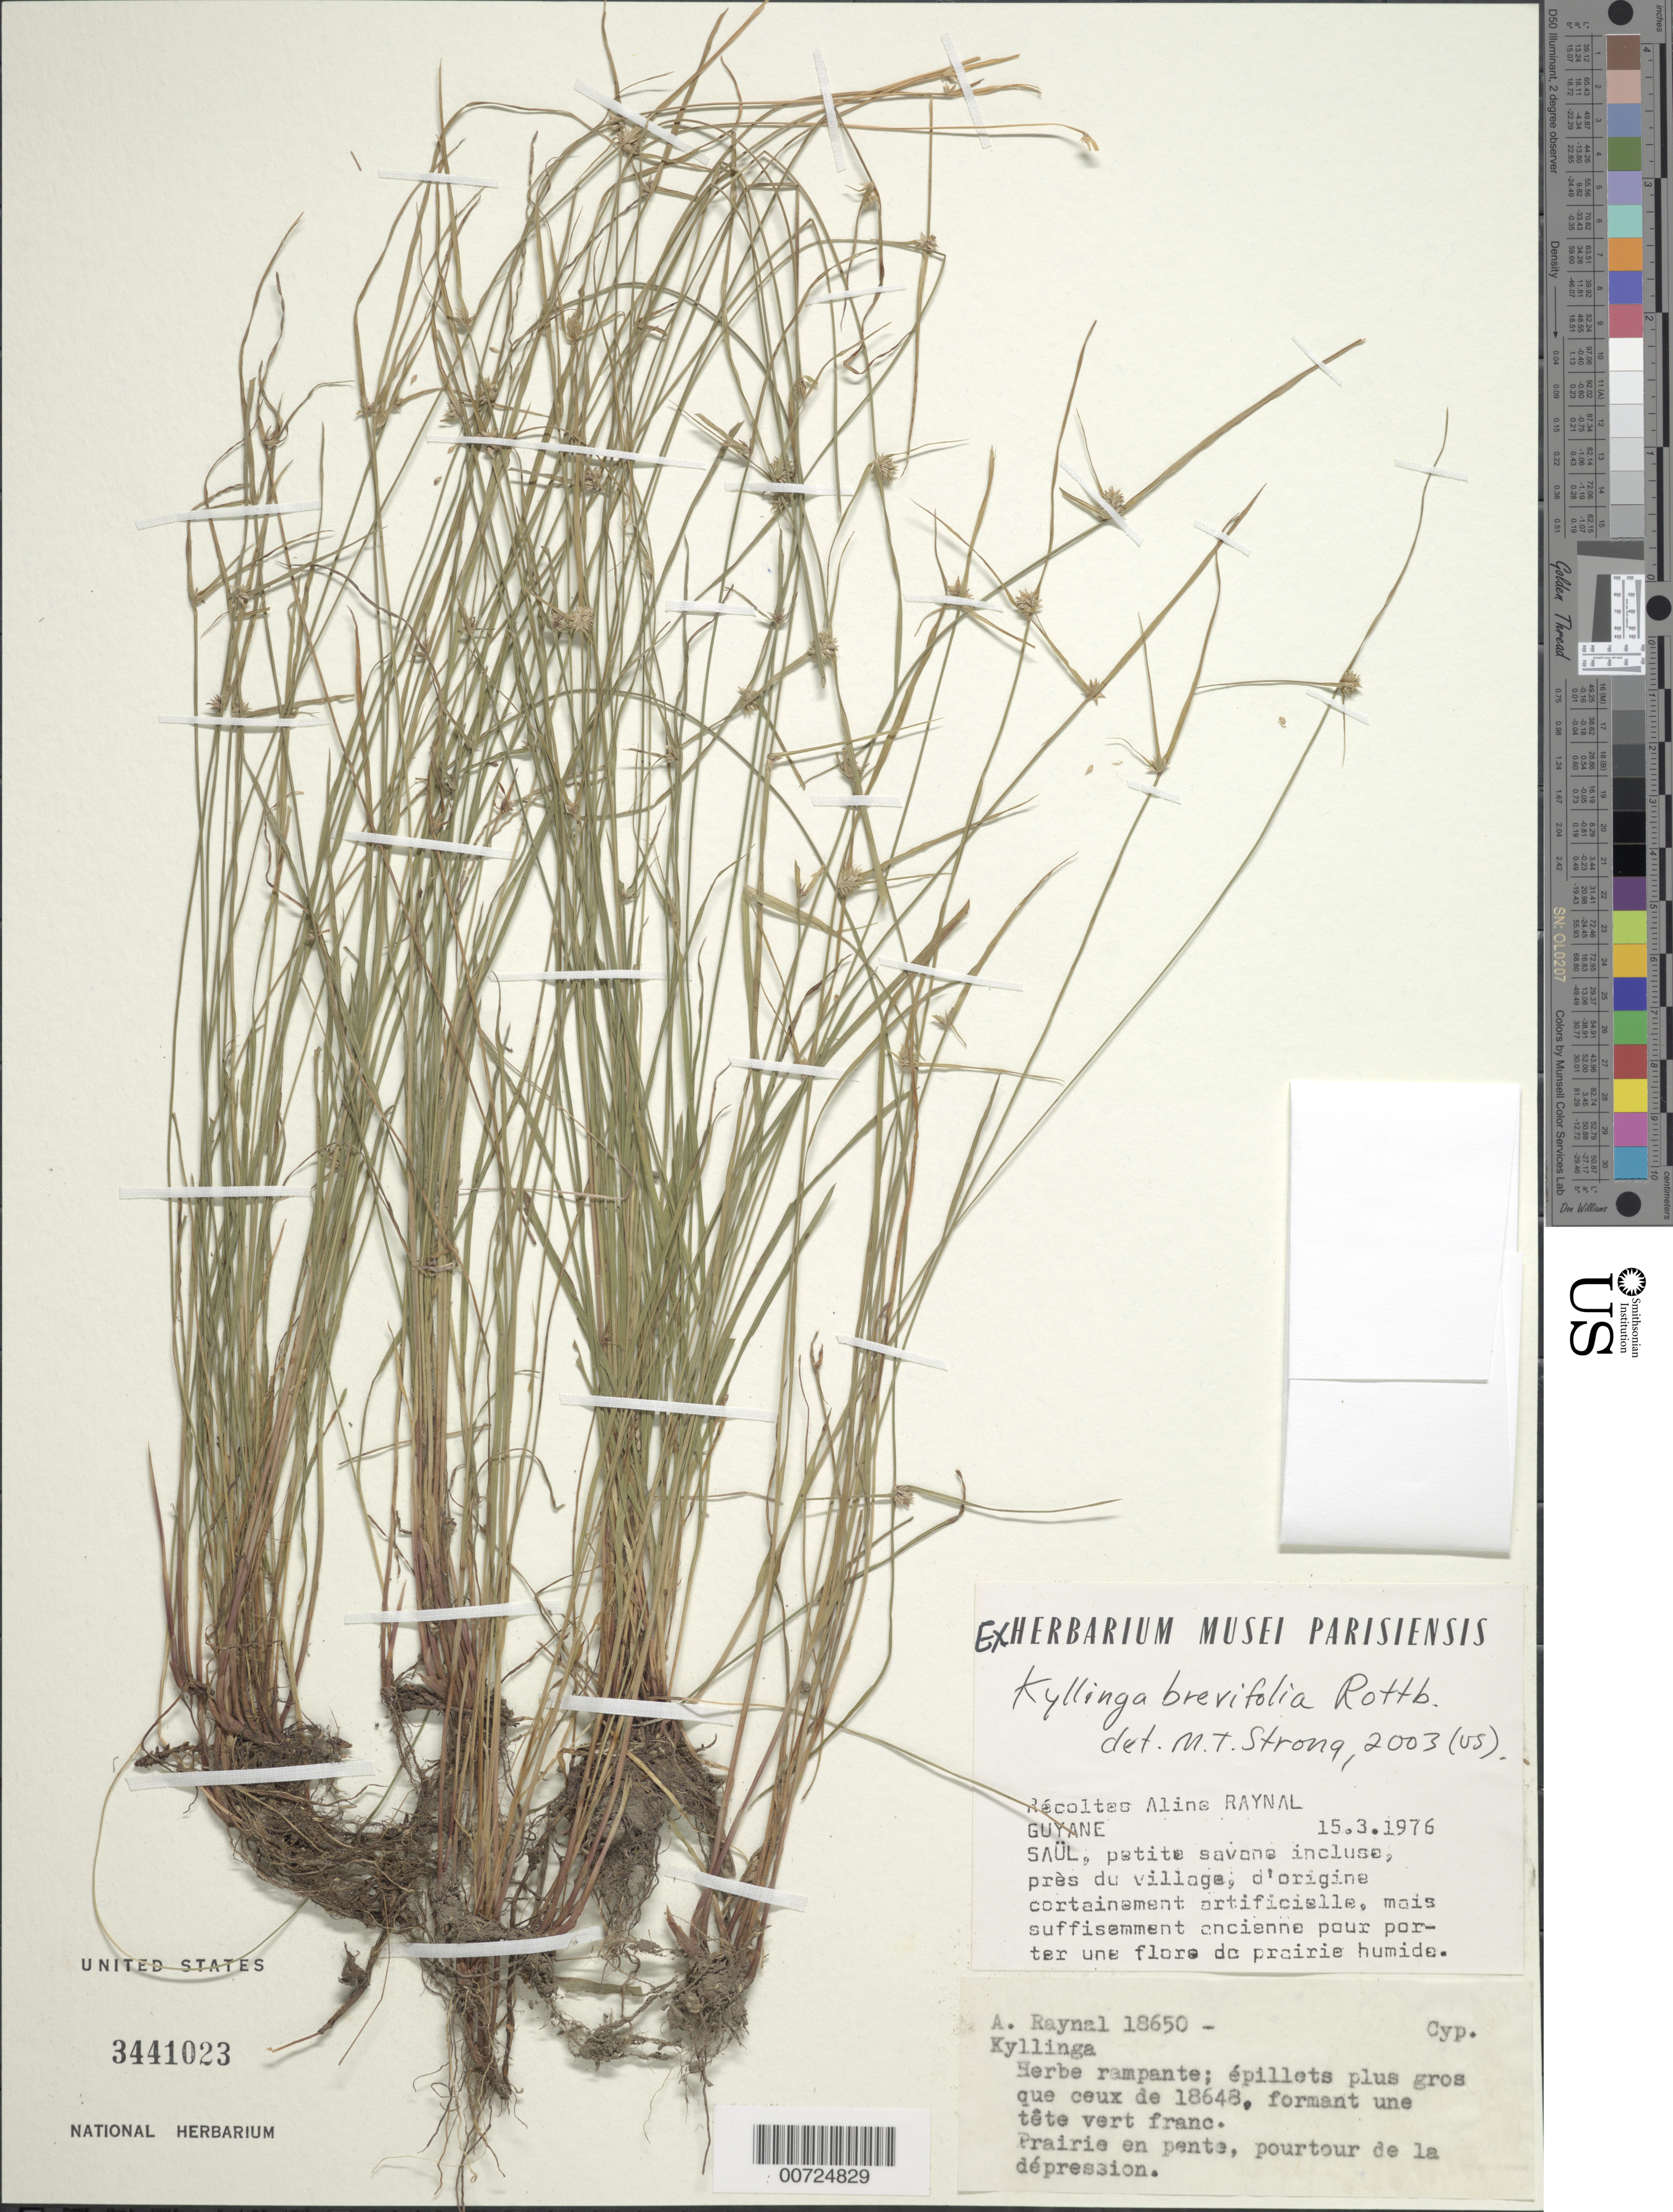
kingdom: Plantae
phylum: Tracheophyta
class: Liliopsida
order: Poales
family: Cyperaceae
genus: Cyperus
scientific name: Cyperus brevifolius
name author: (Rottb.) Hassk.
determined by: Strong, M. T., (US), Smithsonian Institution - National Museum of Natural History (UNITED STATES)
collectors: A. M. Raynal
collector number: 18650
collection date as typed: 15-Mar-76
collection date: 1976-03-15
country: French Guiana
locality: Saül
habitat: Small savanna near village; meadow on slope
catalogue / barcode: US 3441023